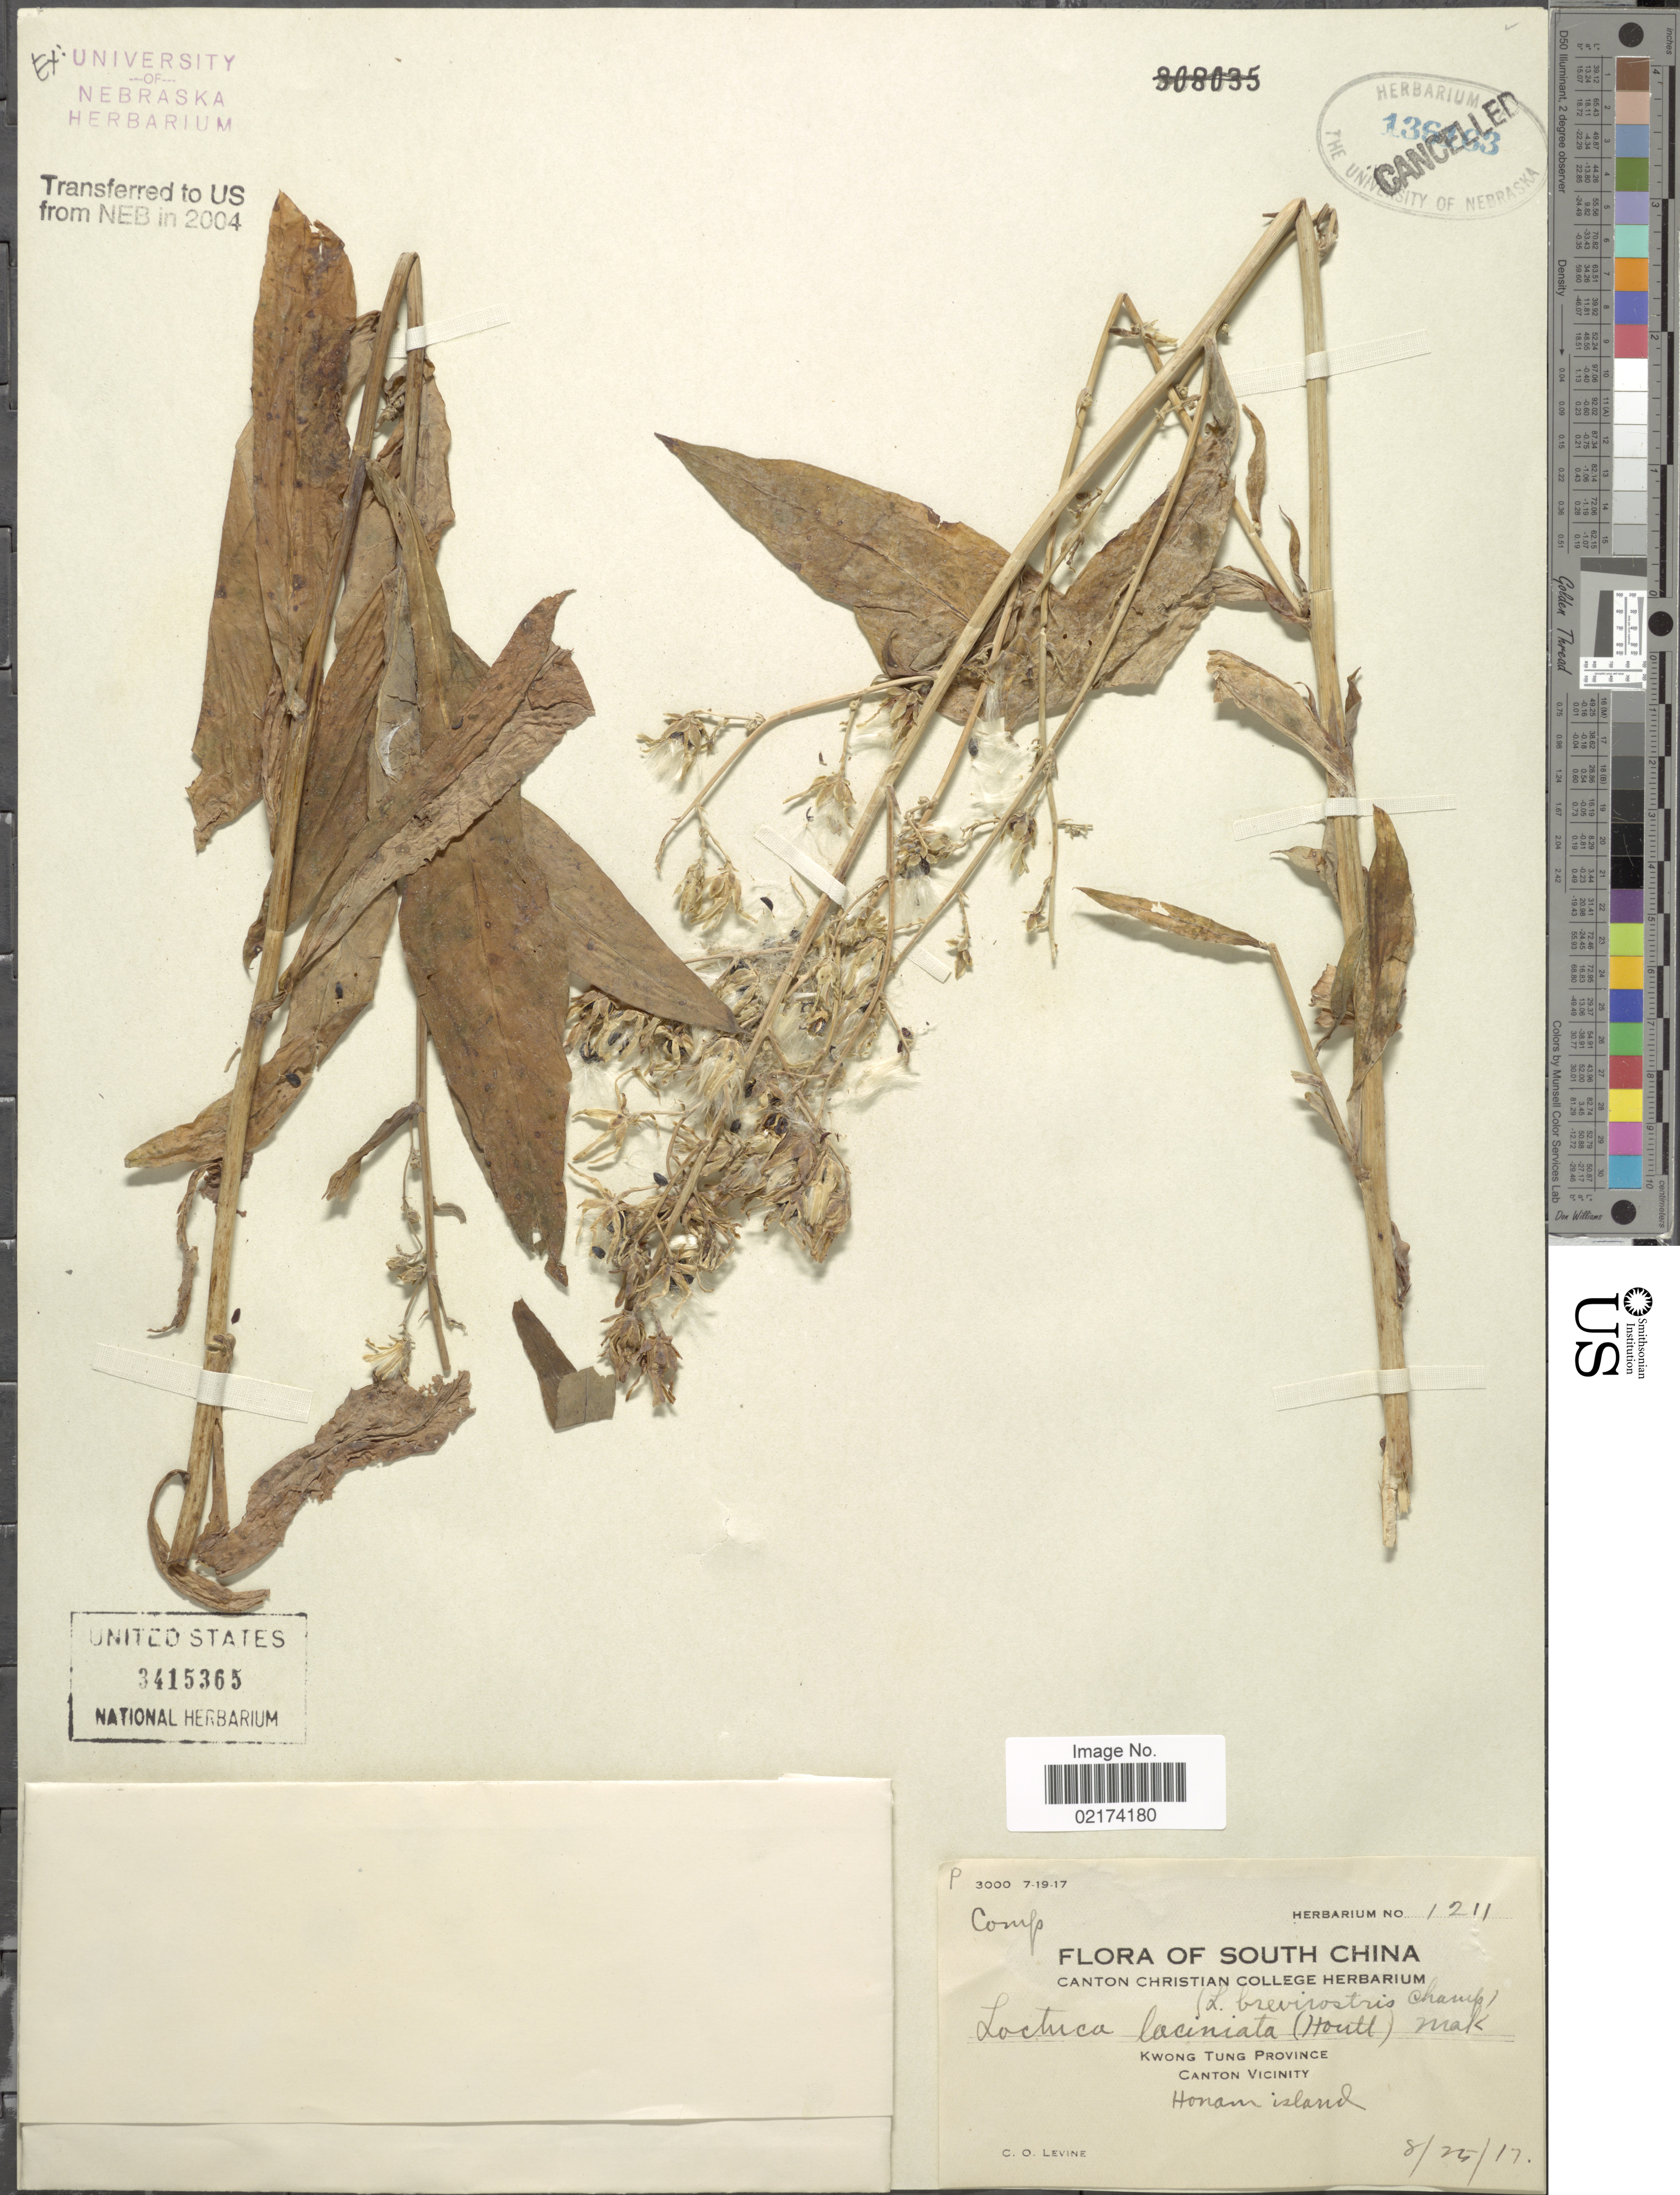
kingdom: Plantae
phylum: Tracheophyta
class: Magnoliopsida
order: Asterales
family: Asteraceae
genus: Lactuca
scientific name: Lactuca indica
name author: L.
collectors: C. O. Levine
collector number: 1211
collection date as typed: Transcribed d/m/y: 25/8/17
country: China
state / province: Guangdong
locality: South China, Kwong Tung Province, Canton Vicinity, Honan Island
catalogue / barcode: US 3415365